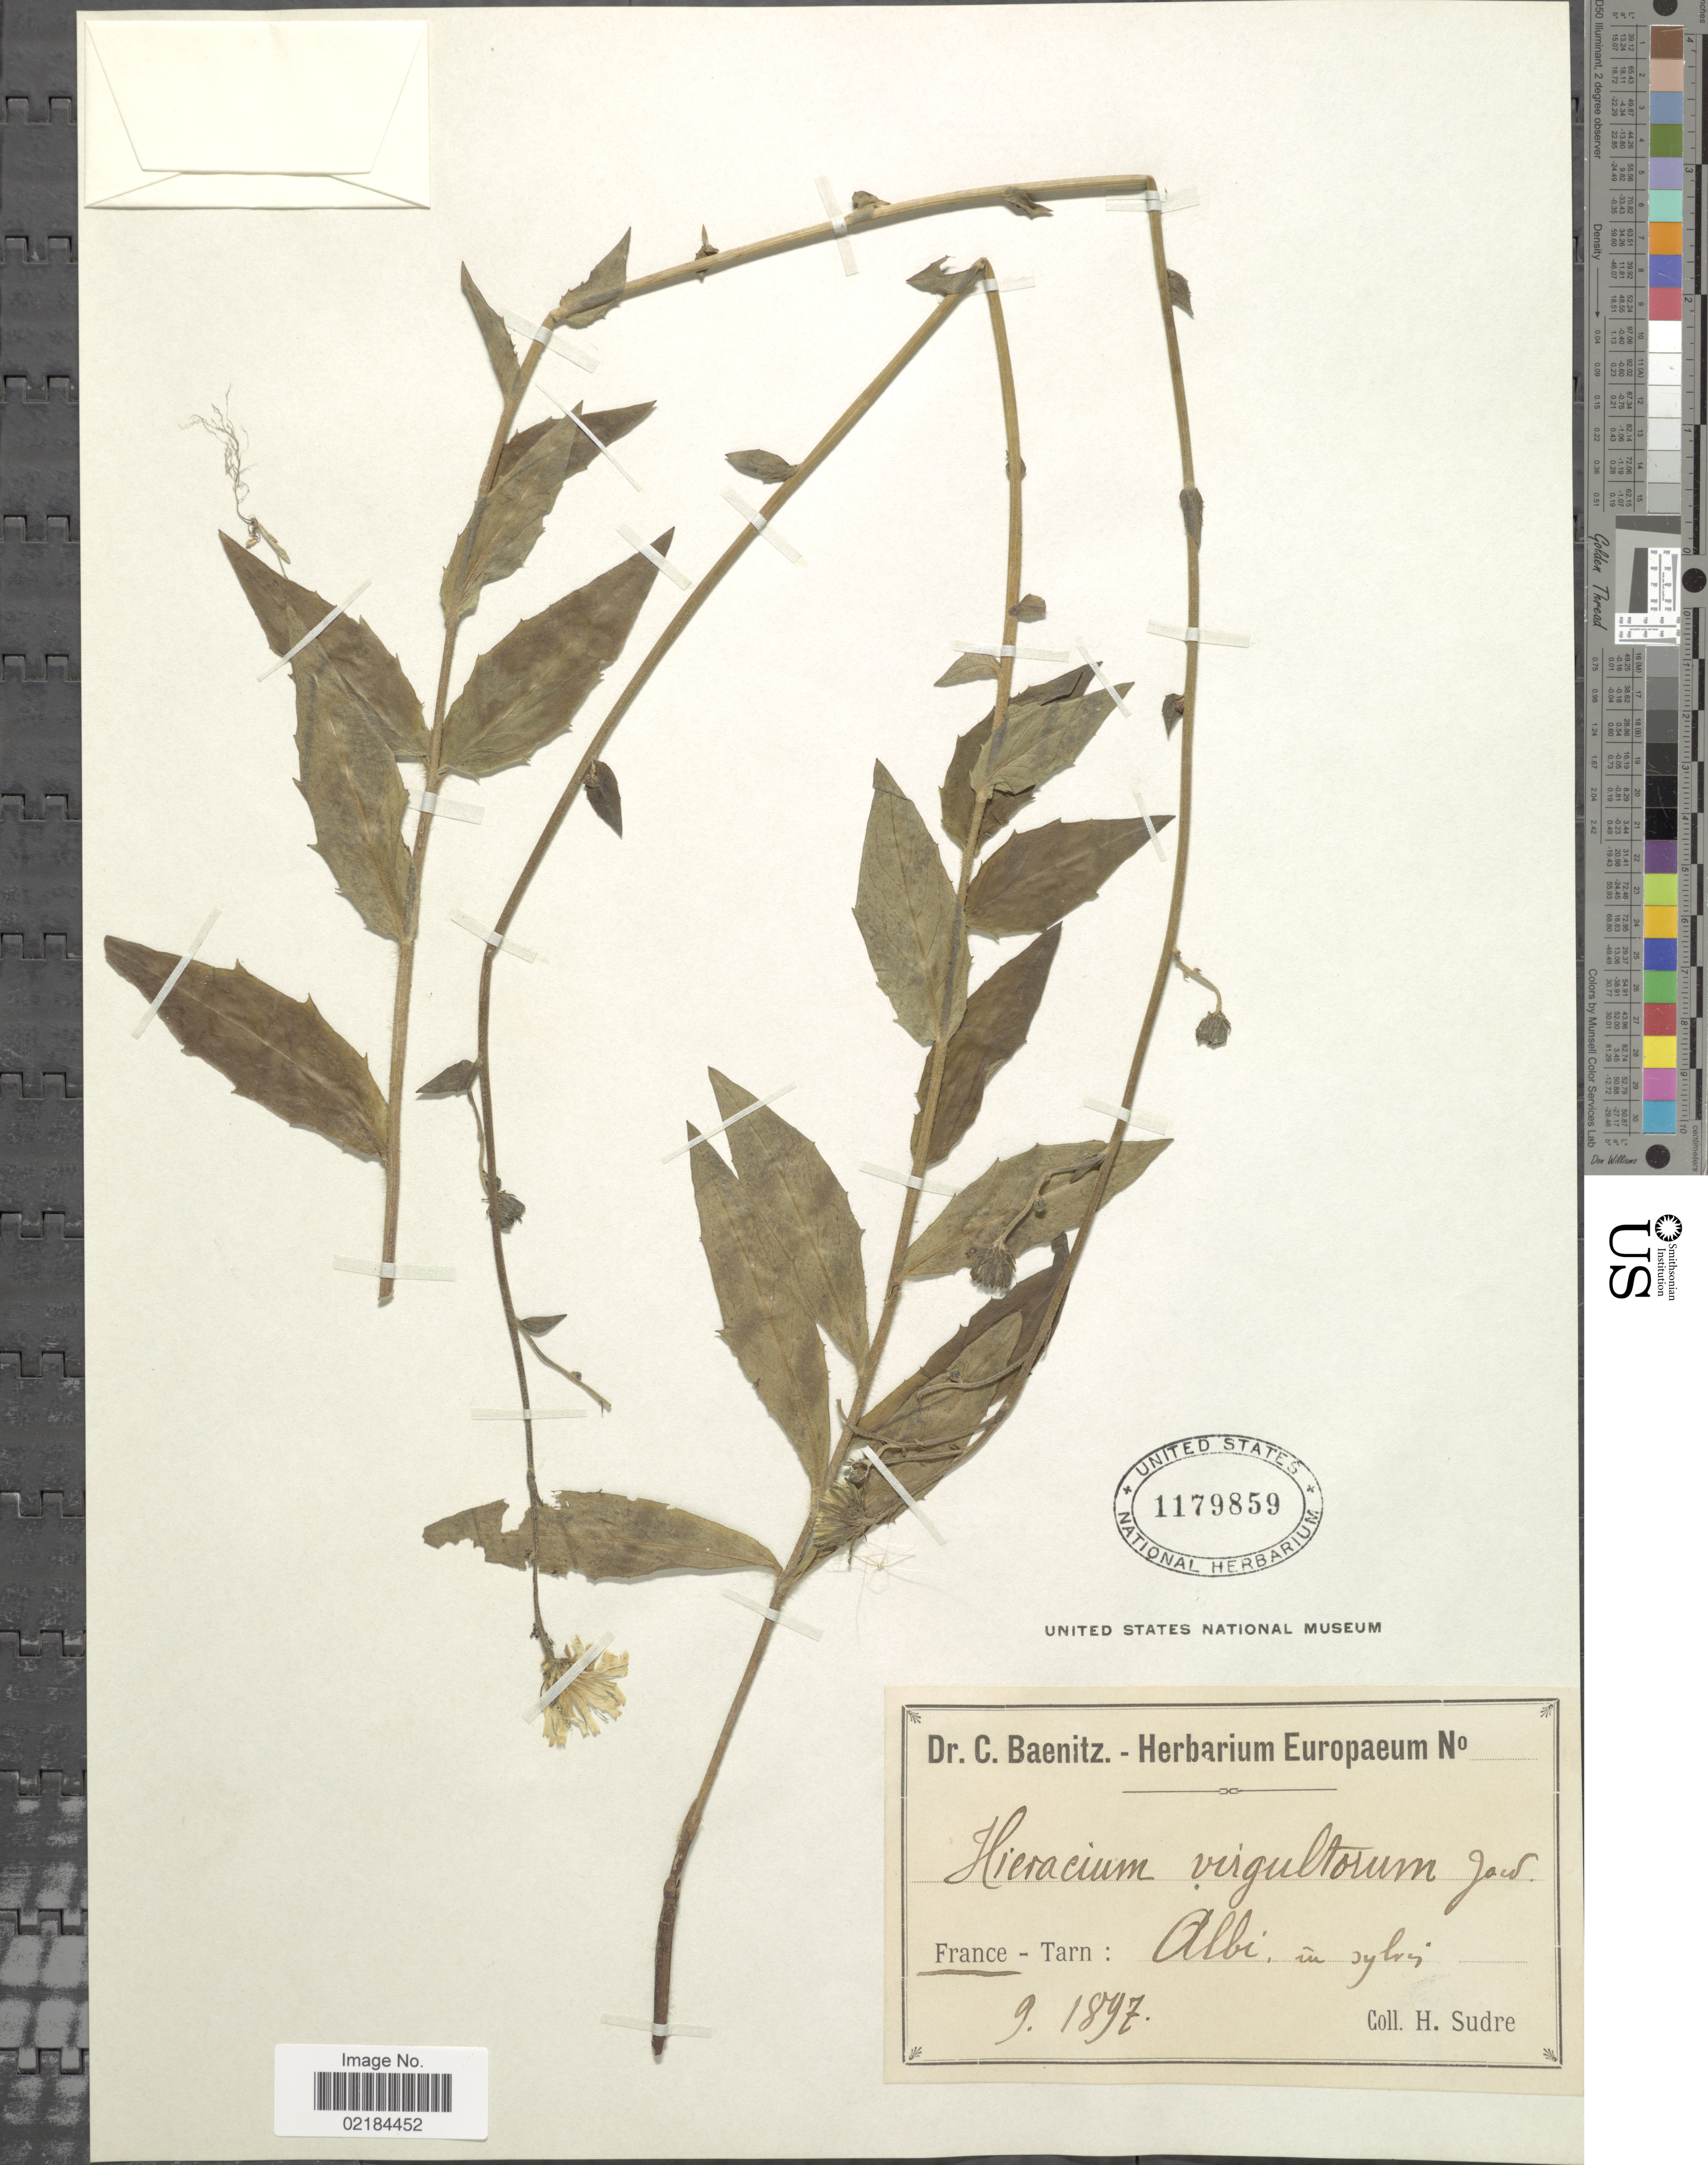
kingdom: Plantae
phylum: Tracheophyta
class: Magnoliopsida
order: Asterales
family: Asteraceae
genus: Hieracium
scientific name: Hieracium sabaudum subsp. virgultorum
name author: (Jord.) Zahn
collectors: H. Sudre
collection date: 1897-08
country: France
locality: France - Tarn : Albi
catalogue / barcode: US 1179859